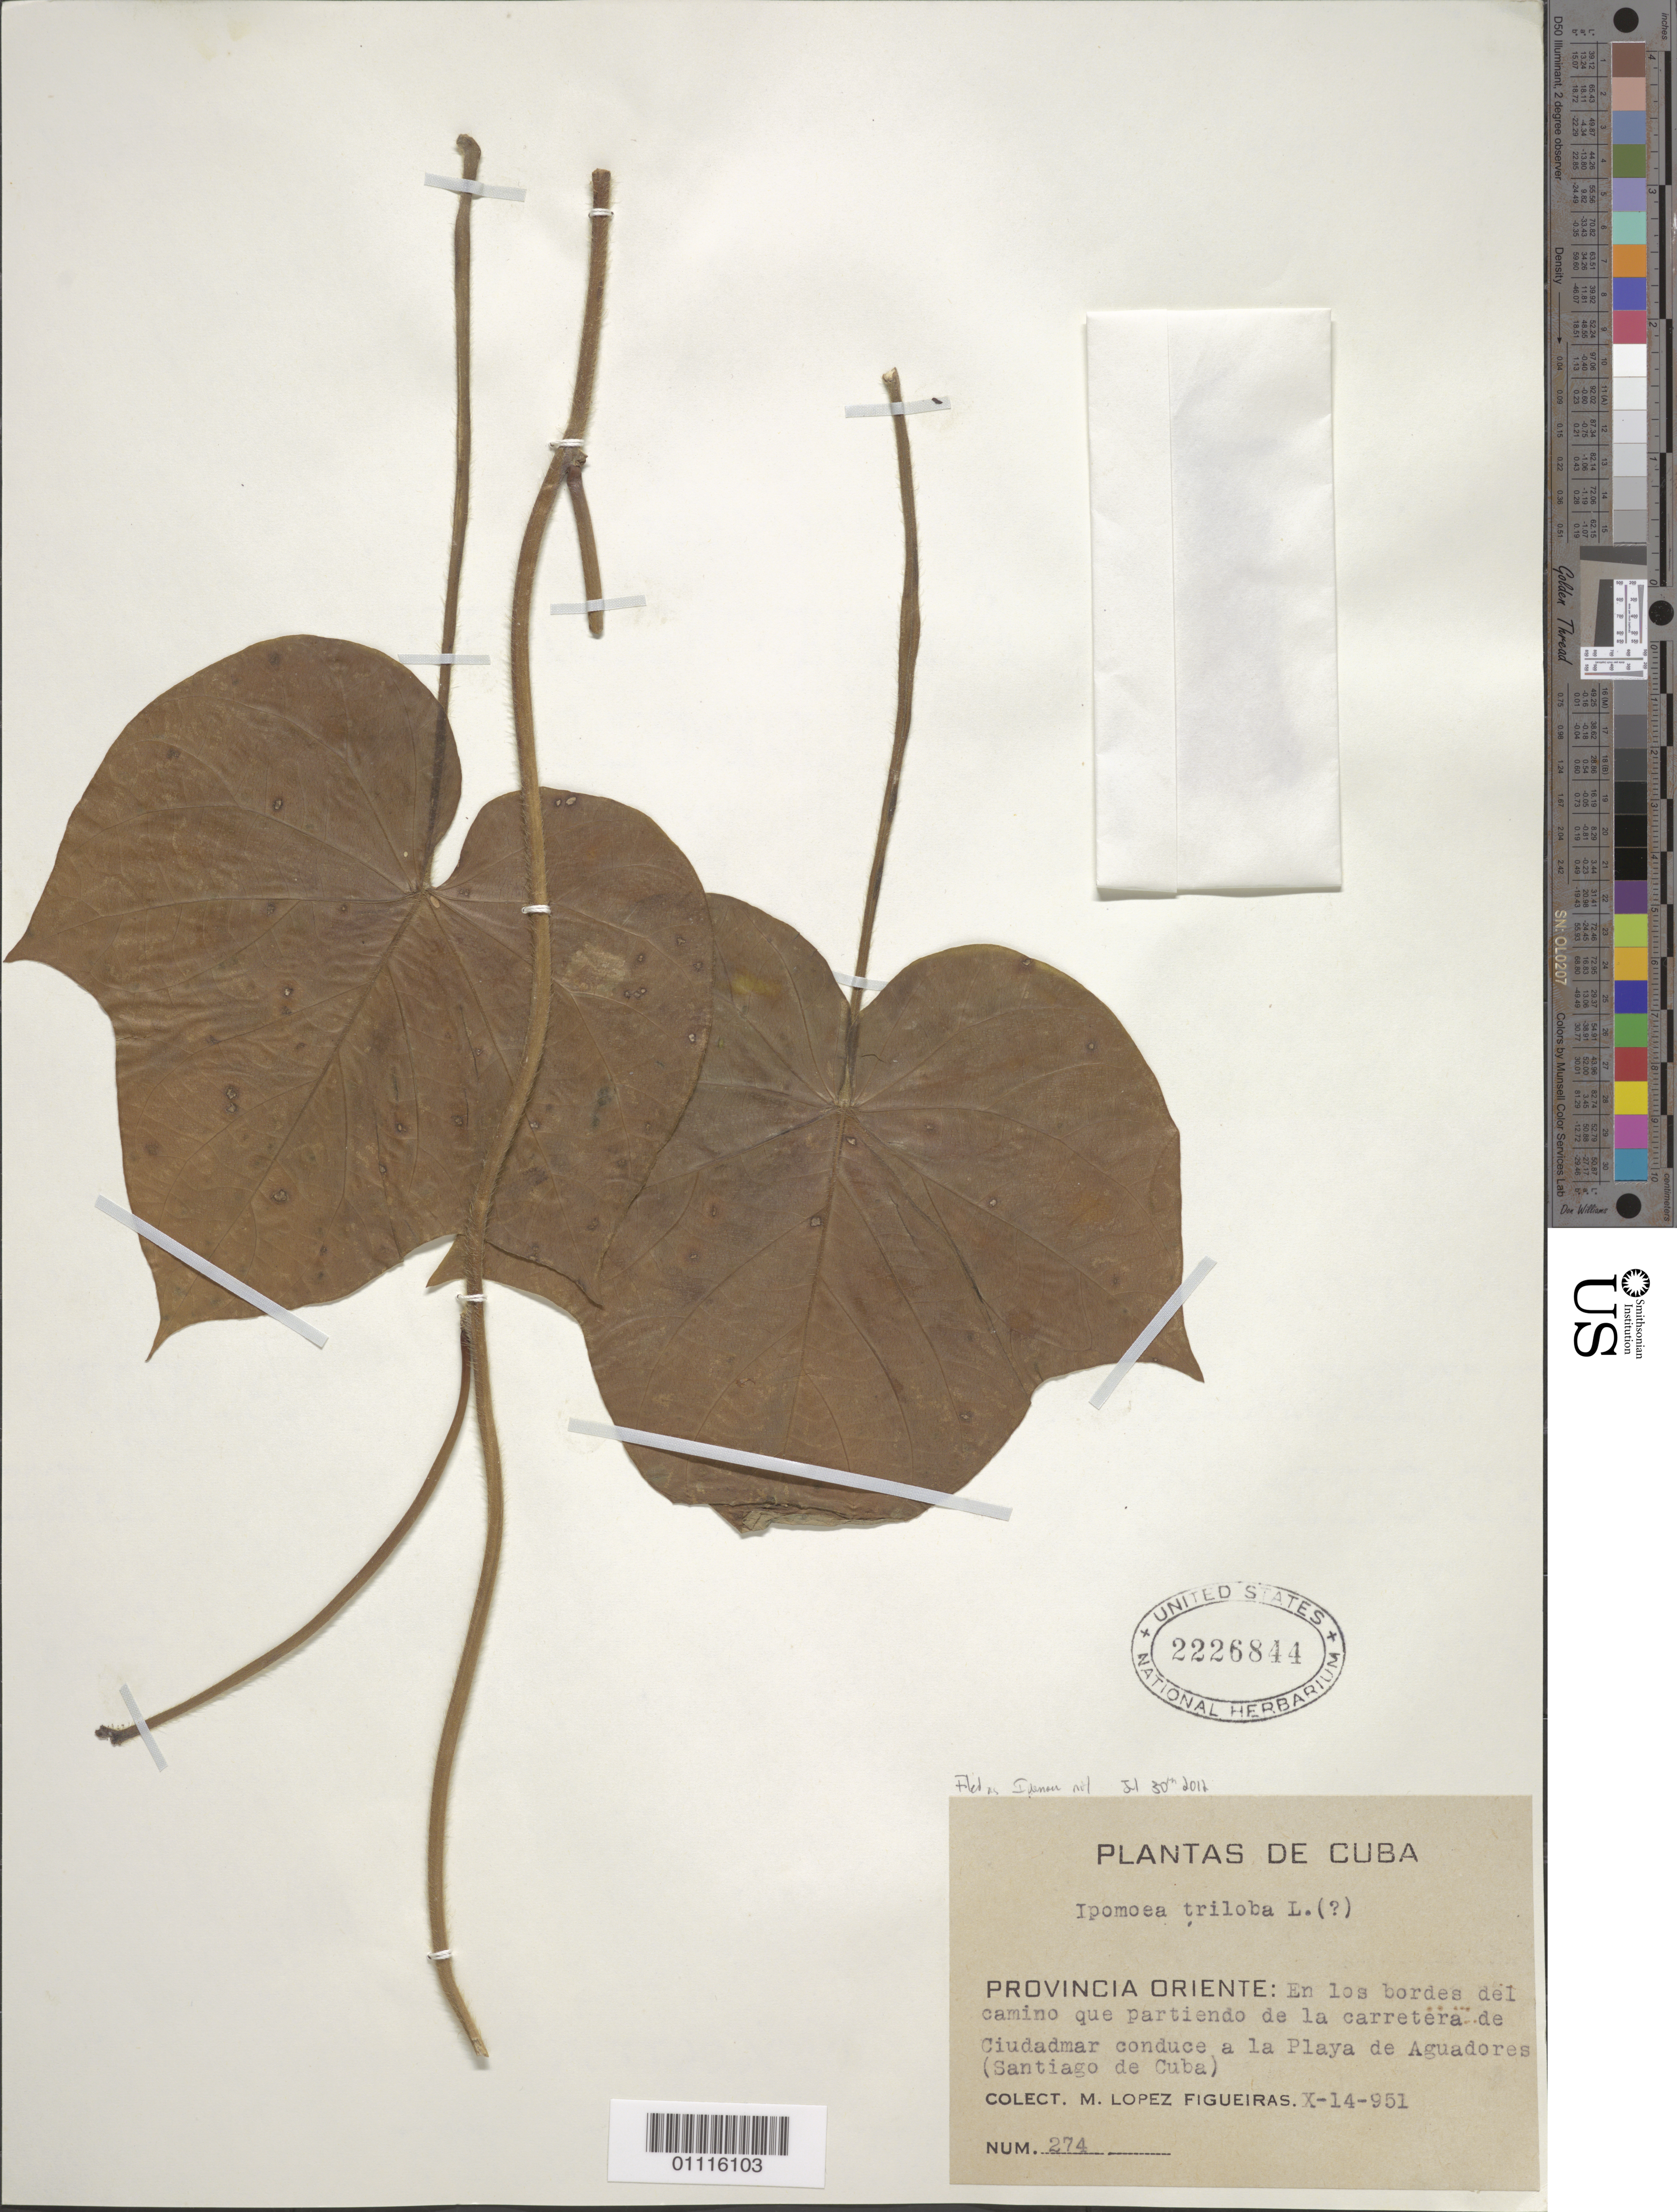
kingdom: Plantae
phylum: Tracheophyta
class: Magnoliopsida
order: Solanales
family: Convolvulaceae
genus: Ipomoea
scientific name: Ipomoea nil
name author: (L.) Roth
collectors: M. López Figueiras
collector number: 274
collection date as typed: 14 Oct 1951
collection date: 1951-10-14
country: Cuba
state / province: Santiago de Cuba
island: Cuba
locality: En los bordes del camino que partiendo de la carretera de Ciudadmar conduce a la Playa de Aguadores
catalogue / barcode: US 2226844